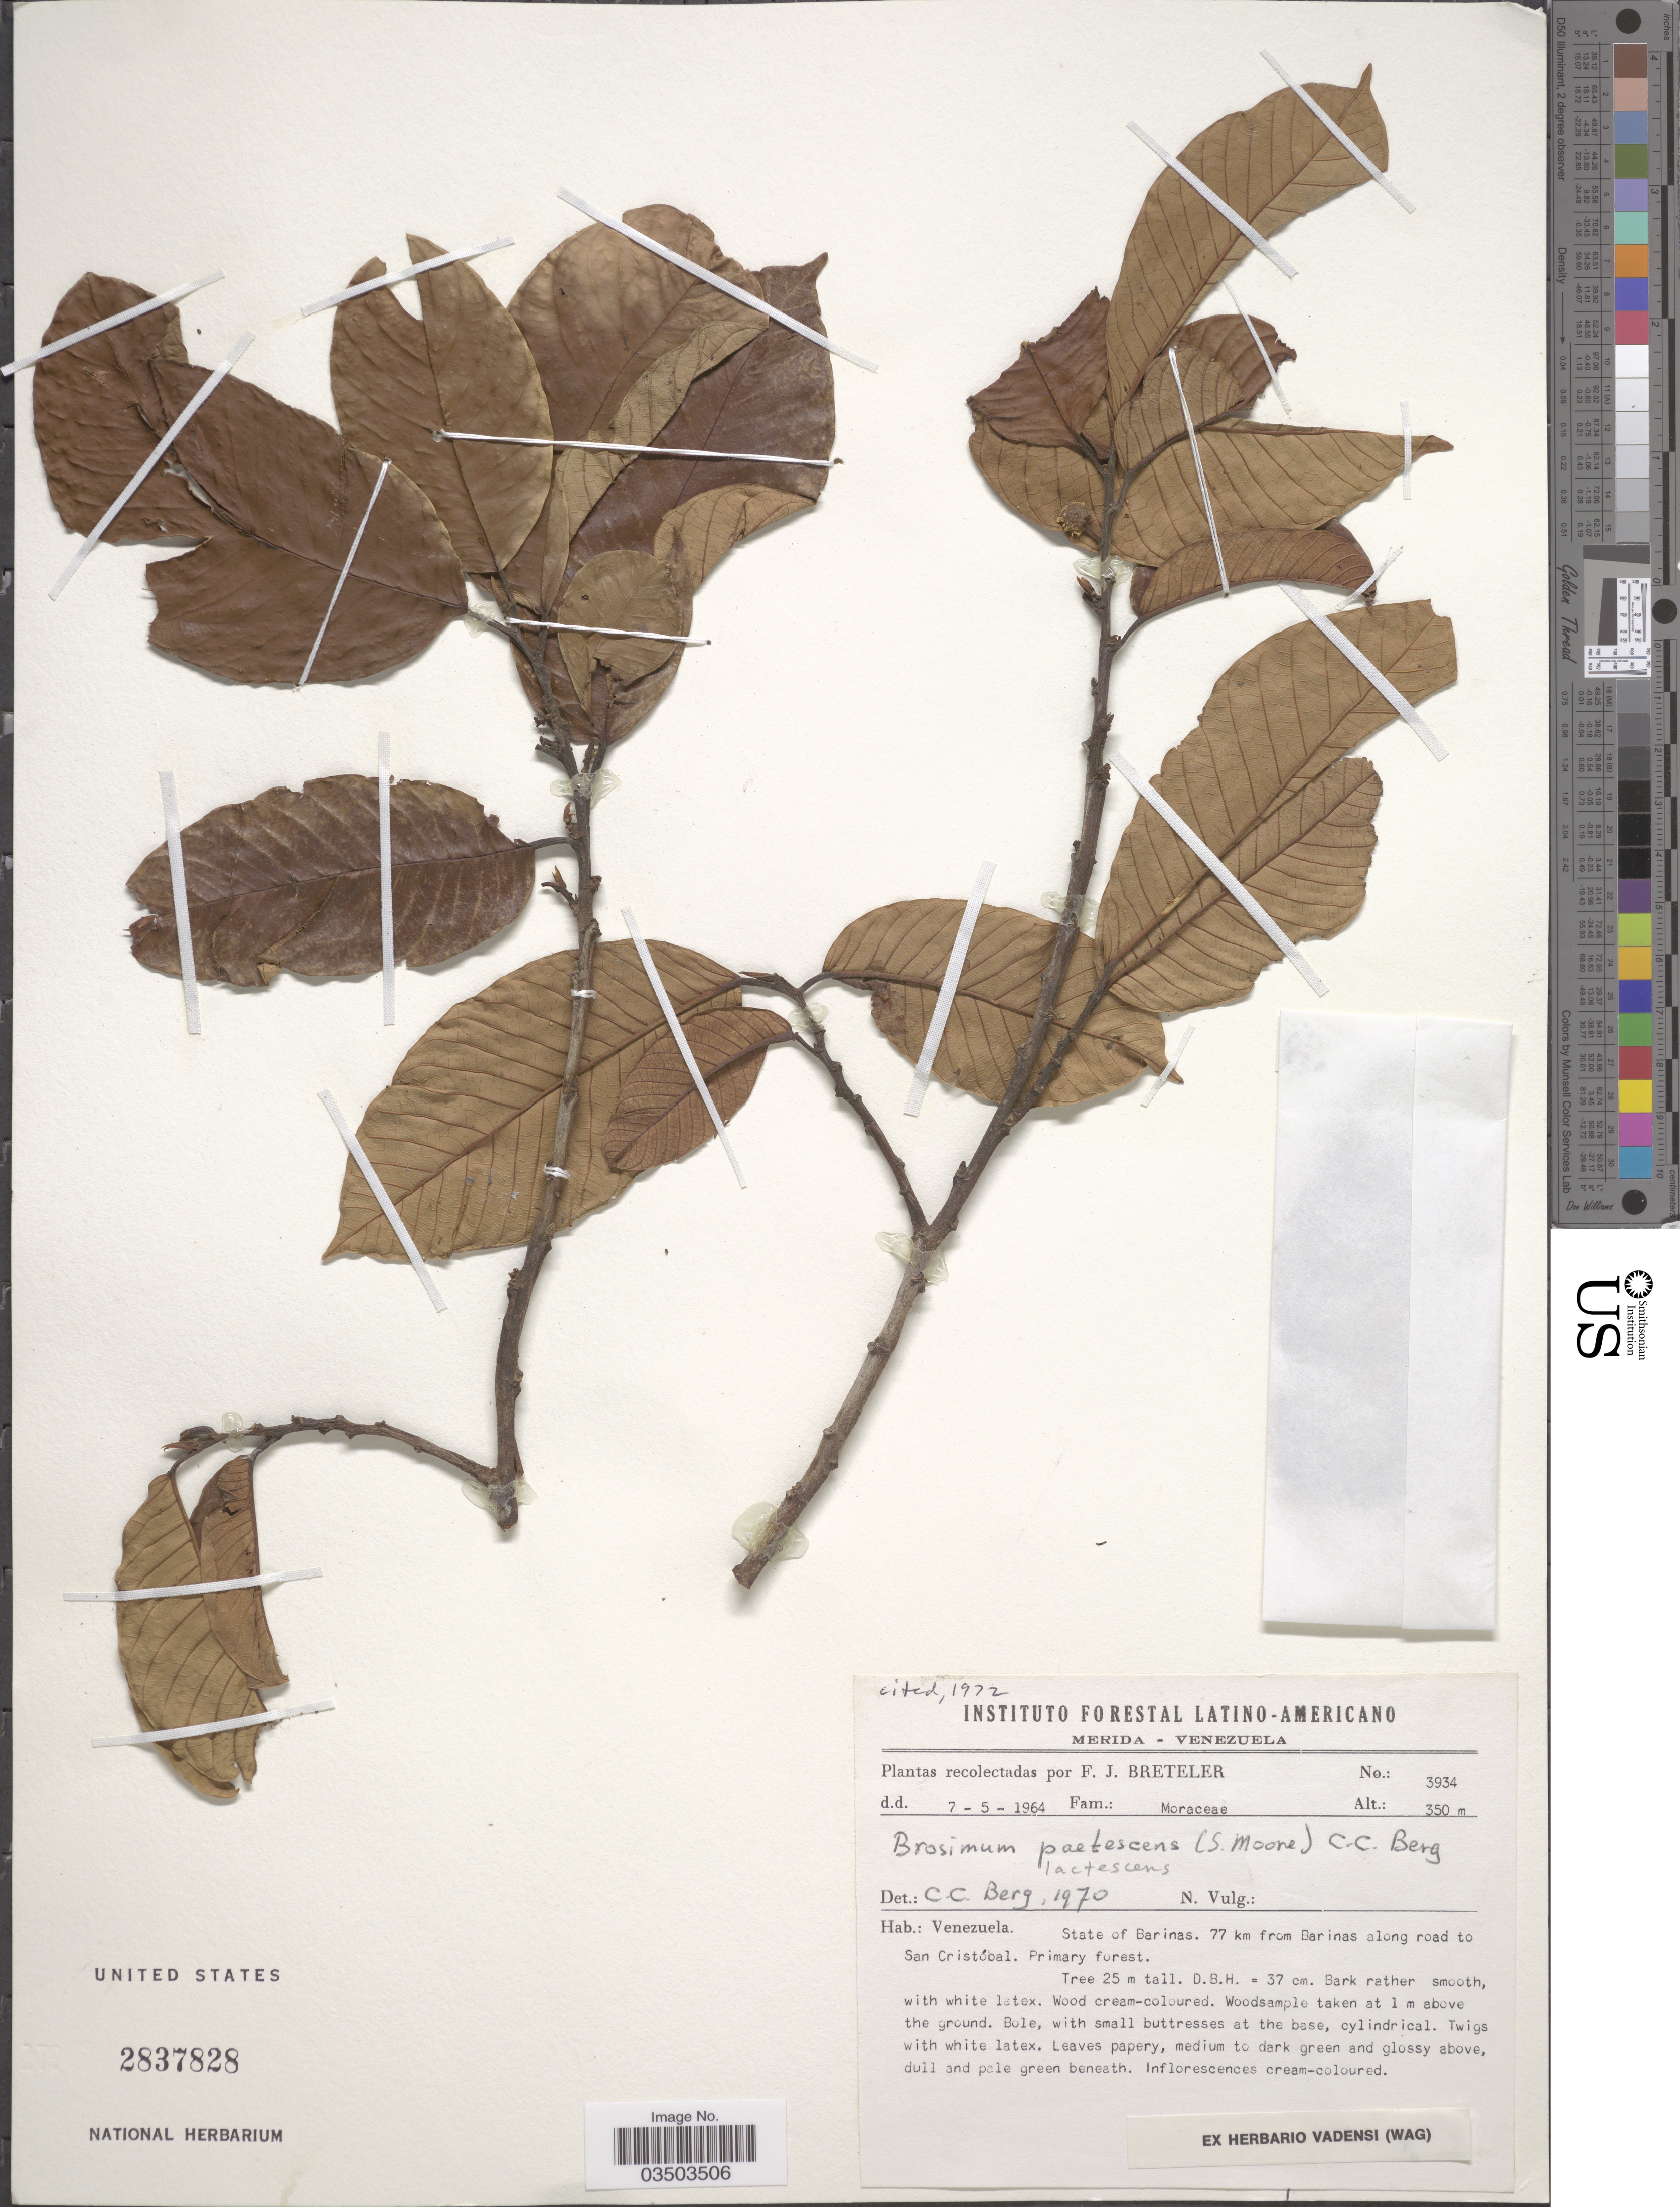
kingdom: Plantae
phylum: Tracheophyta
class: Magnoliopsida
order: Rosales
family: Moraceae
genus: Brosimum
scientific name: Brosimum lactescens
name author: (S. Moore) C.C. Berg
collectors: F. J. Breteler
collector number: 3934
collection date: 1964-05-07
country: Venezuela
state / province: Barinas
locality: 77 km from Barinas along road to San Cristóbal.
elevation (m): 350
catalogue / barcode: US 2837828